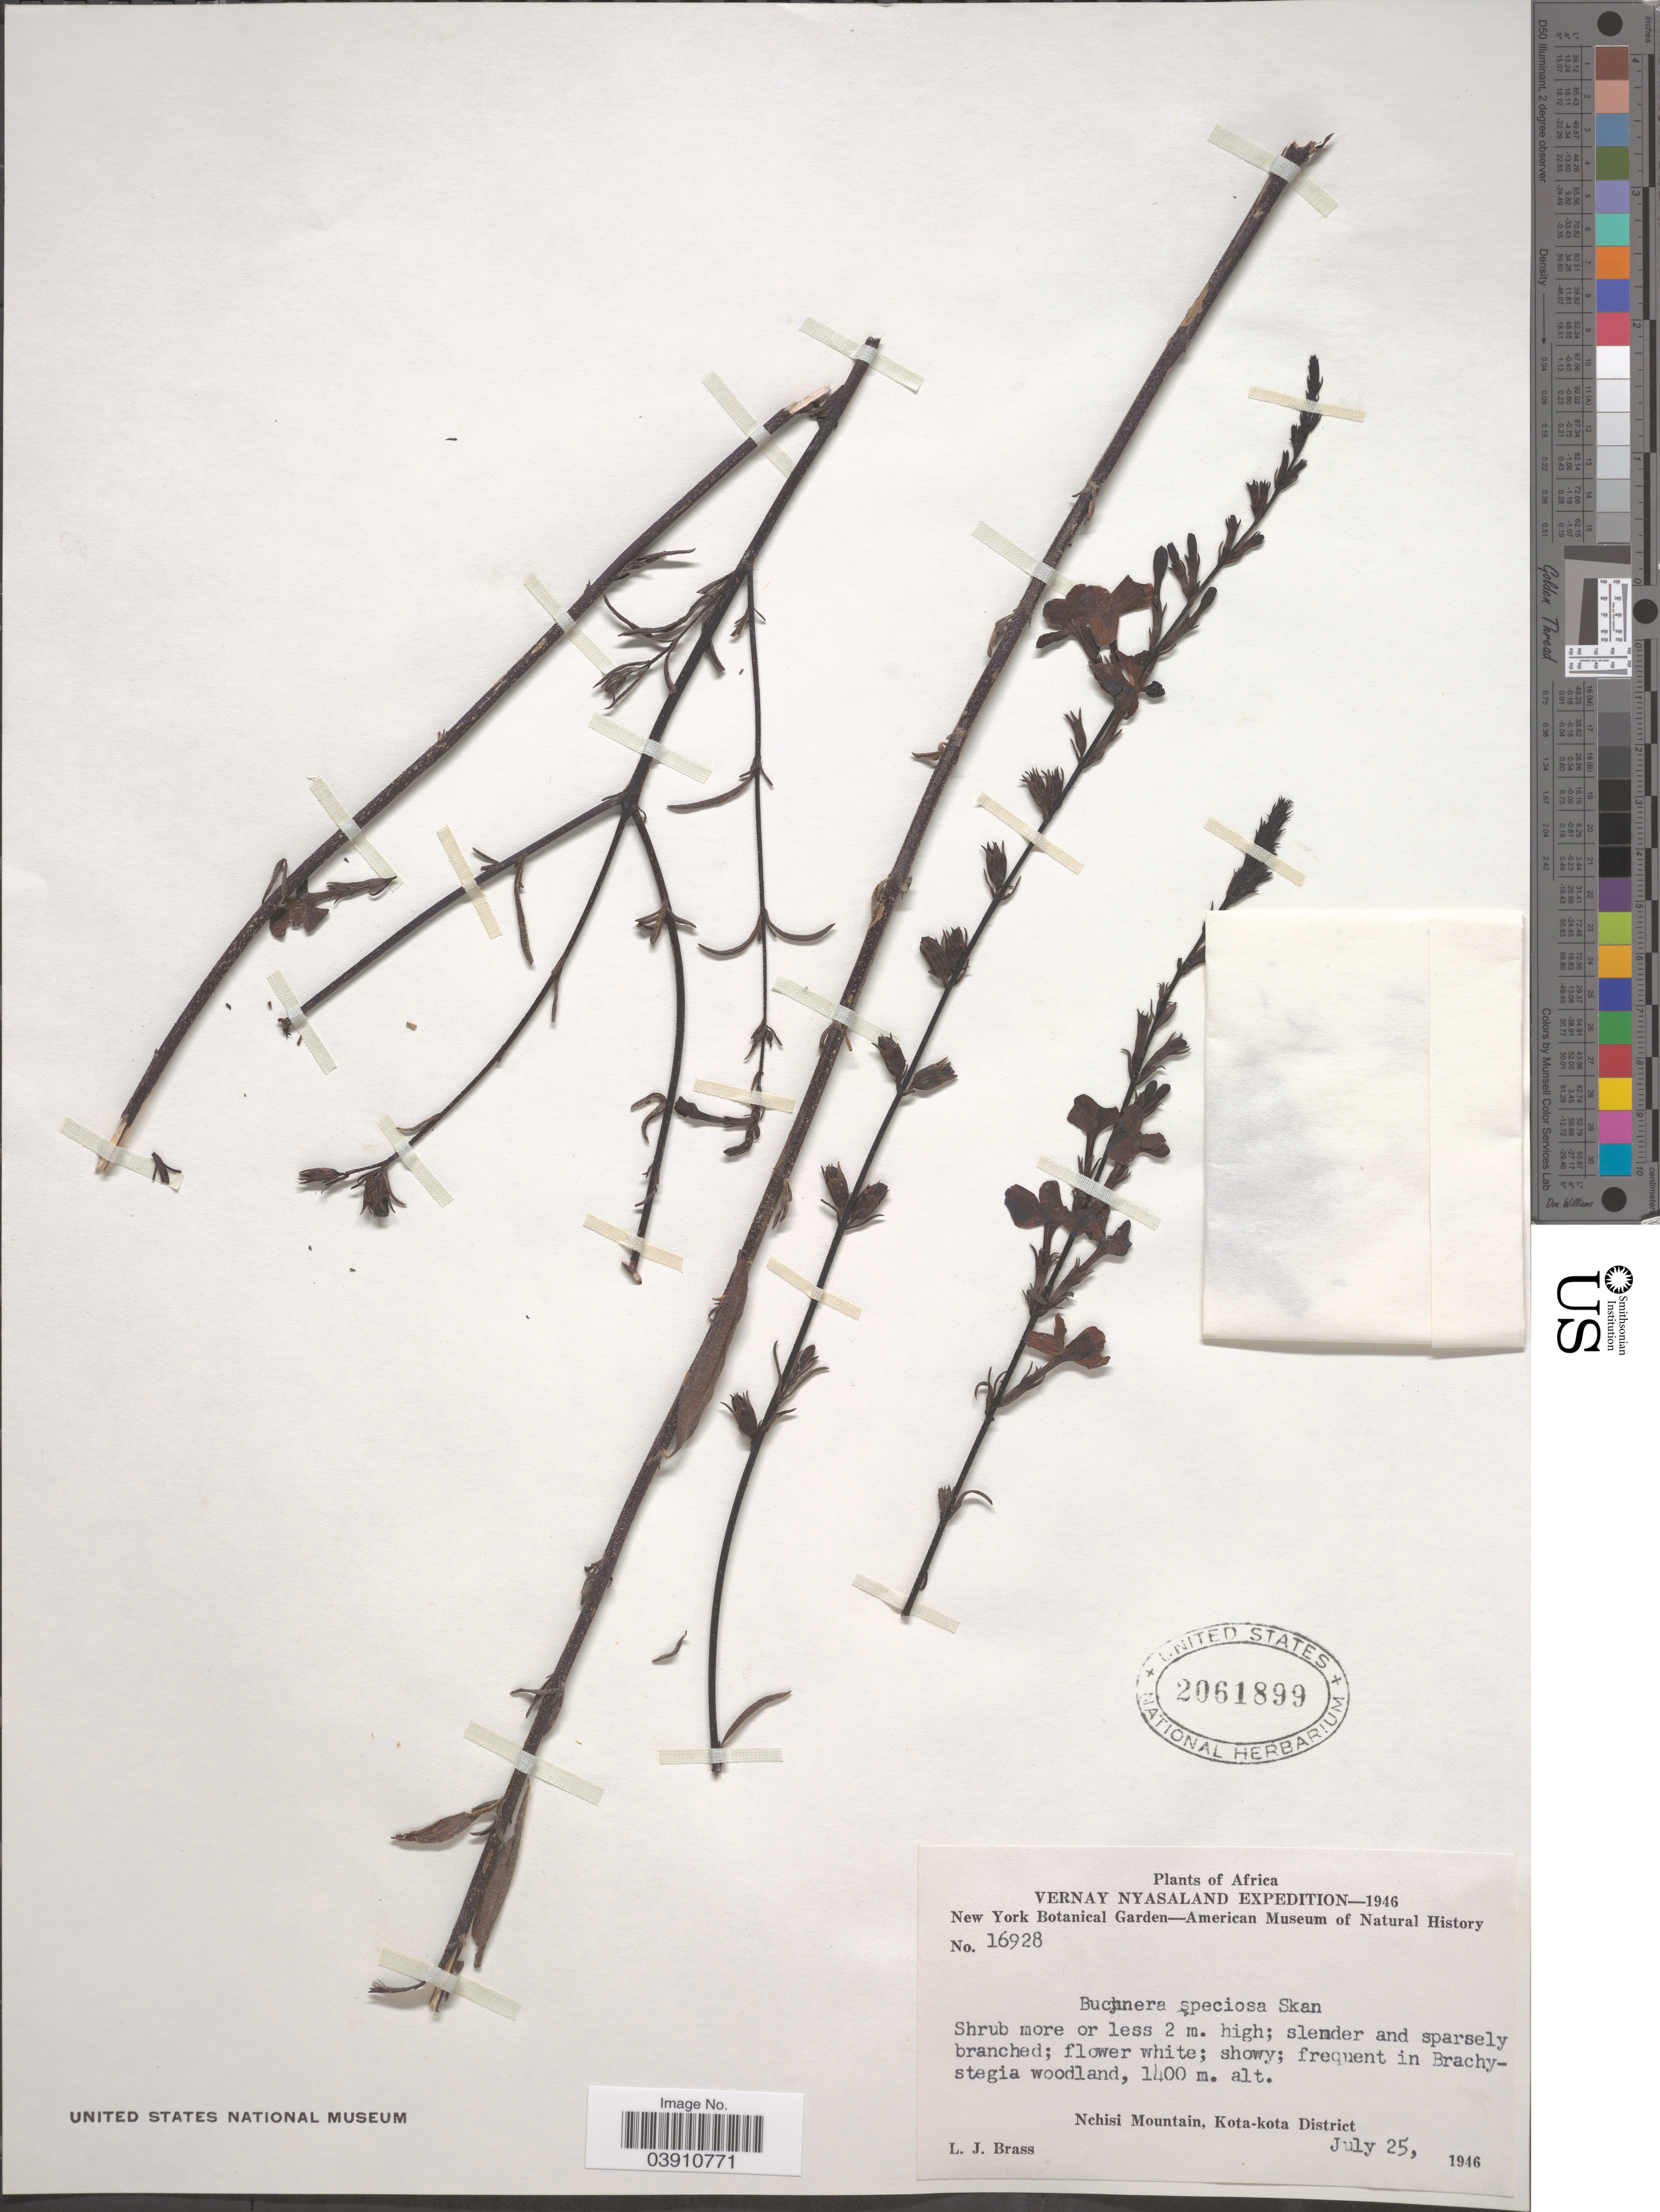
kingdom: Plantae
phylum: Tracheophyta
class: Magnoliopsida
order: Lamiales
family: Orobanchaceae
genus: Buchnera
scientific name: Buchnera speciosa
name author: Skan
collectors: L. J. Brass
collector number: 16928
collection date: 1946-07-25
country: Malawi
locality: Vernay Nyasaland. Nchisi Mountain, Kota-kota District.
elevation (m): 1400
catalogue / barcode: US 2061899